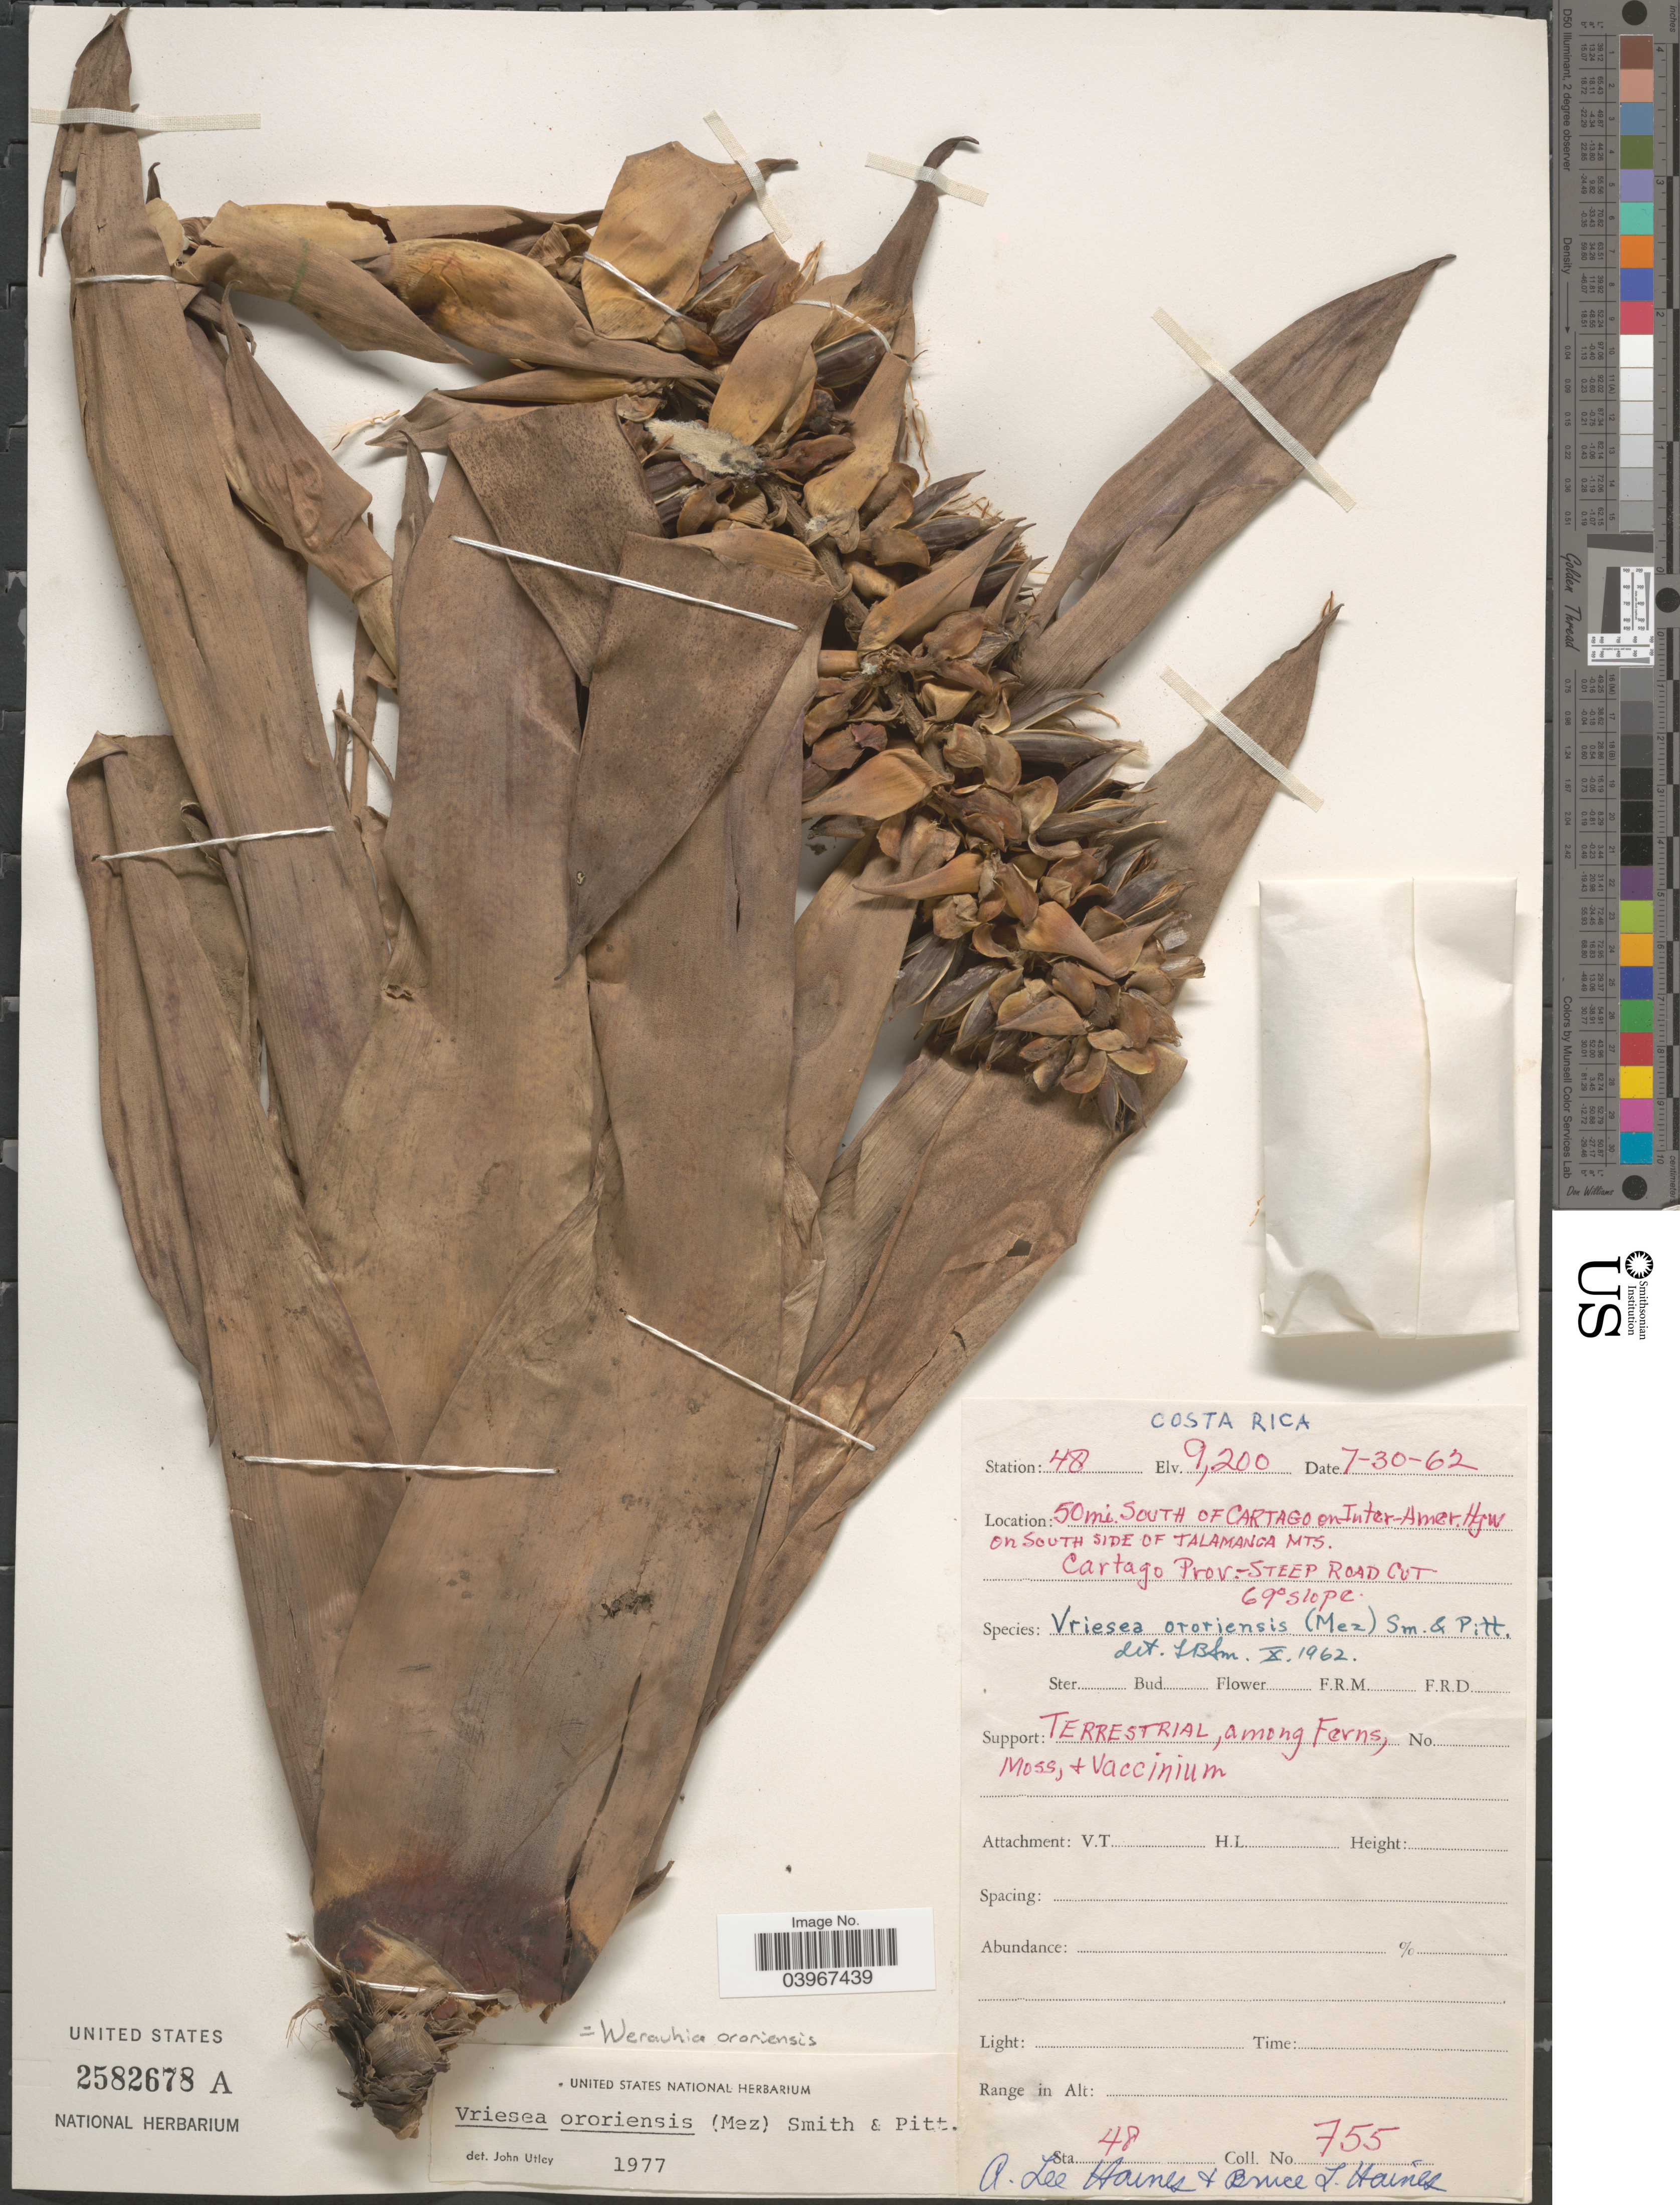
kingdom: Plantae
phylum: Tracheophyta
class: Liliopsida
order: Poales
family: Bromeliaceae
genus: Werauhia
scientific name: Werauhia ororiensis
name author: (Mez) J.R. Grant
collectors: A. L. Haines & B. L. Haines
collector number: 755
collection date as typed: Transcribed d/m/y: 30/7/62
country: Costa Rica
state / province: Cartago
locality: Station 48. 50 mi. South of Cartago on Inter-Amer. Hgw on South side of Talamanca Mts. Steep Road Cut 69° slope.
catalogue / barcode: US 2582678A